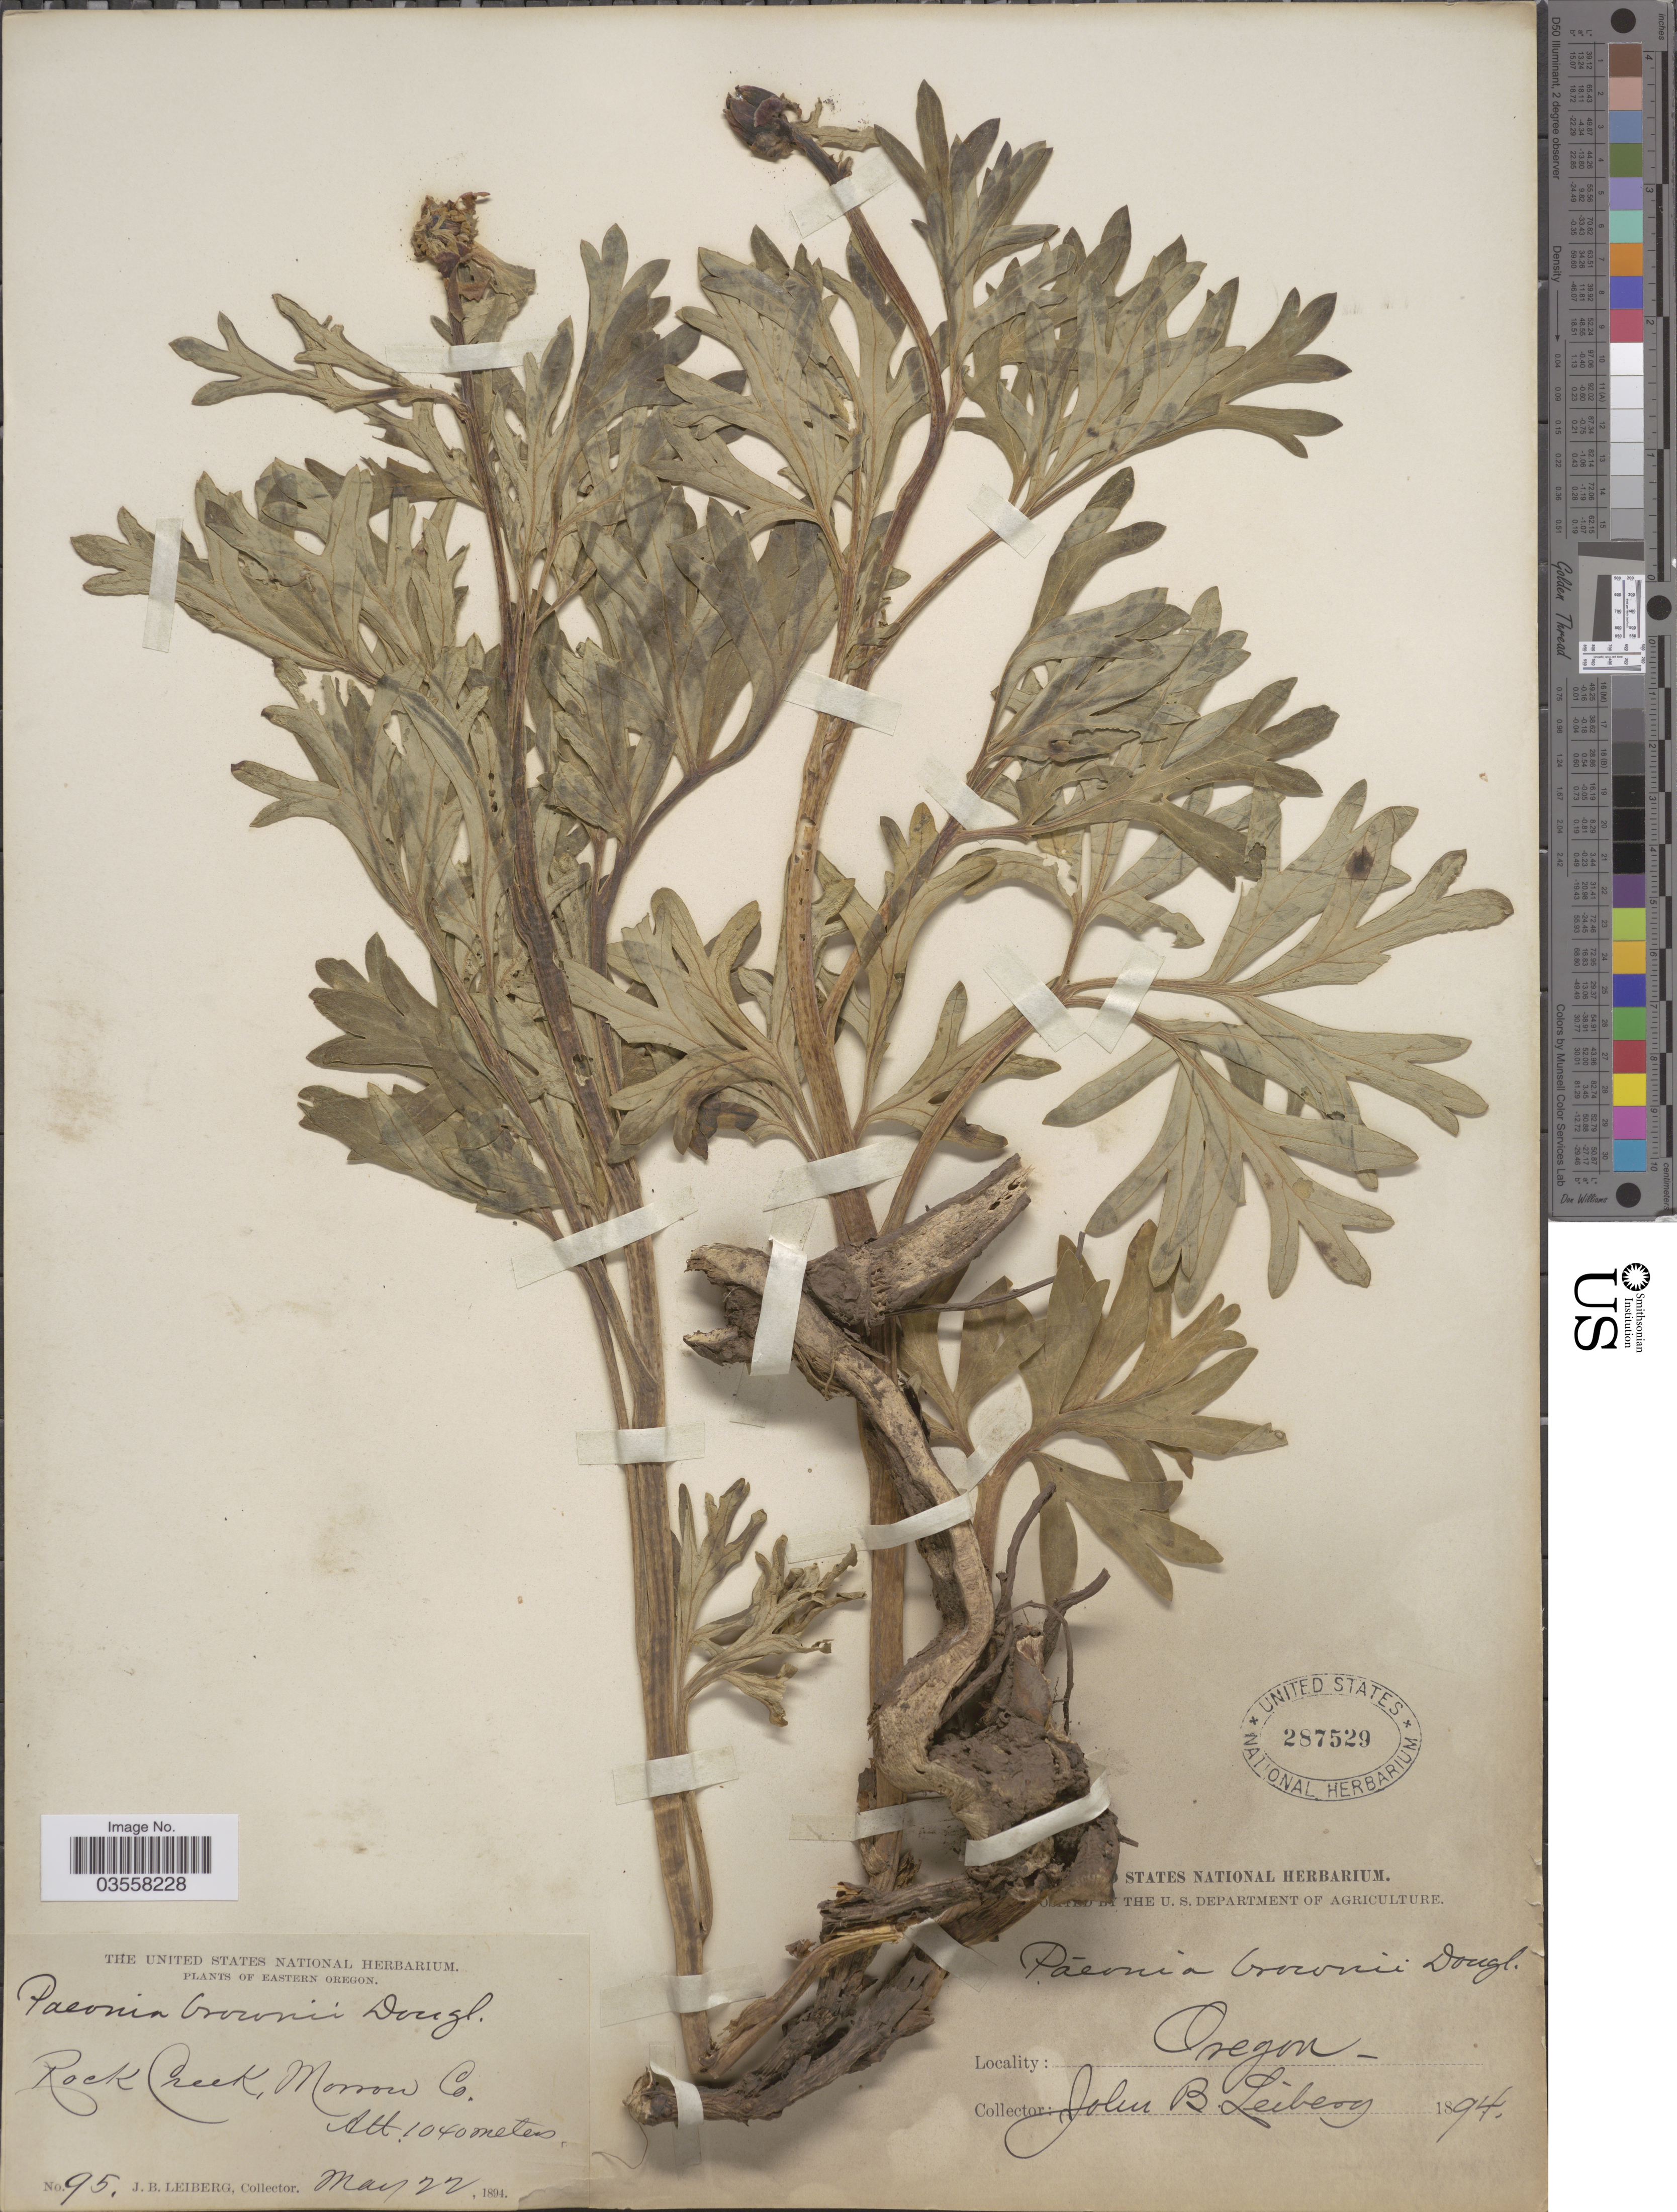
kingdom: Plantae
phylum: Tracheophyta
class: Magnoliopsida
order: Saxifragales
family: Paeoniaceae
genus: Paeonia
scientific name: Paeonia brownii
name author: Douglas ex Hook.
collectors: J. B. Leiberg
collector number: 95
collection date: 1894-05-22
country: United States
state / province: Oregon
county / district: Morrow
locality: Eastern Oregon. Rock Creek, Morrow Co.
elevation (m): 1040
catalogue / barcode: US 287529